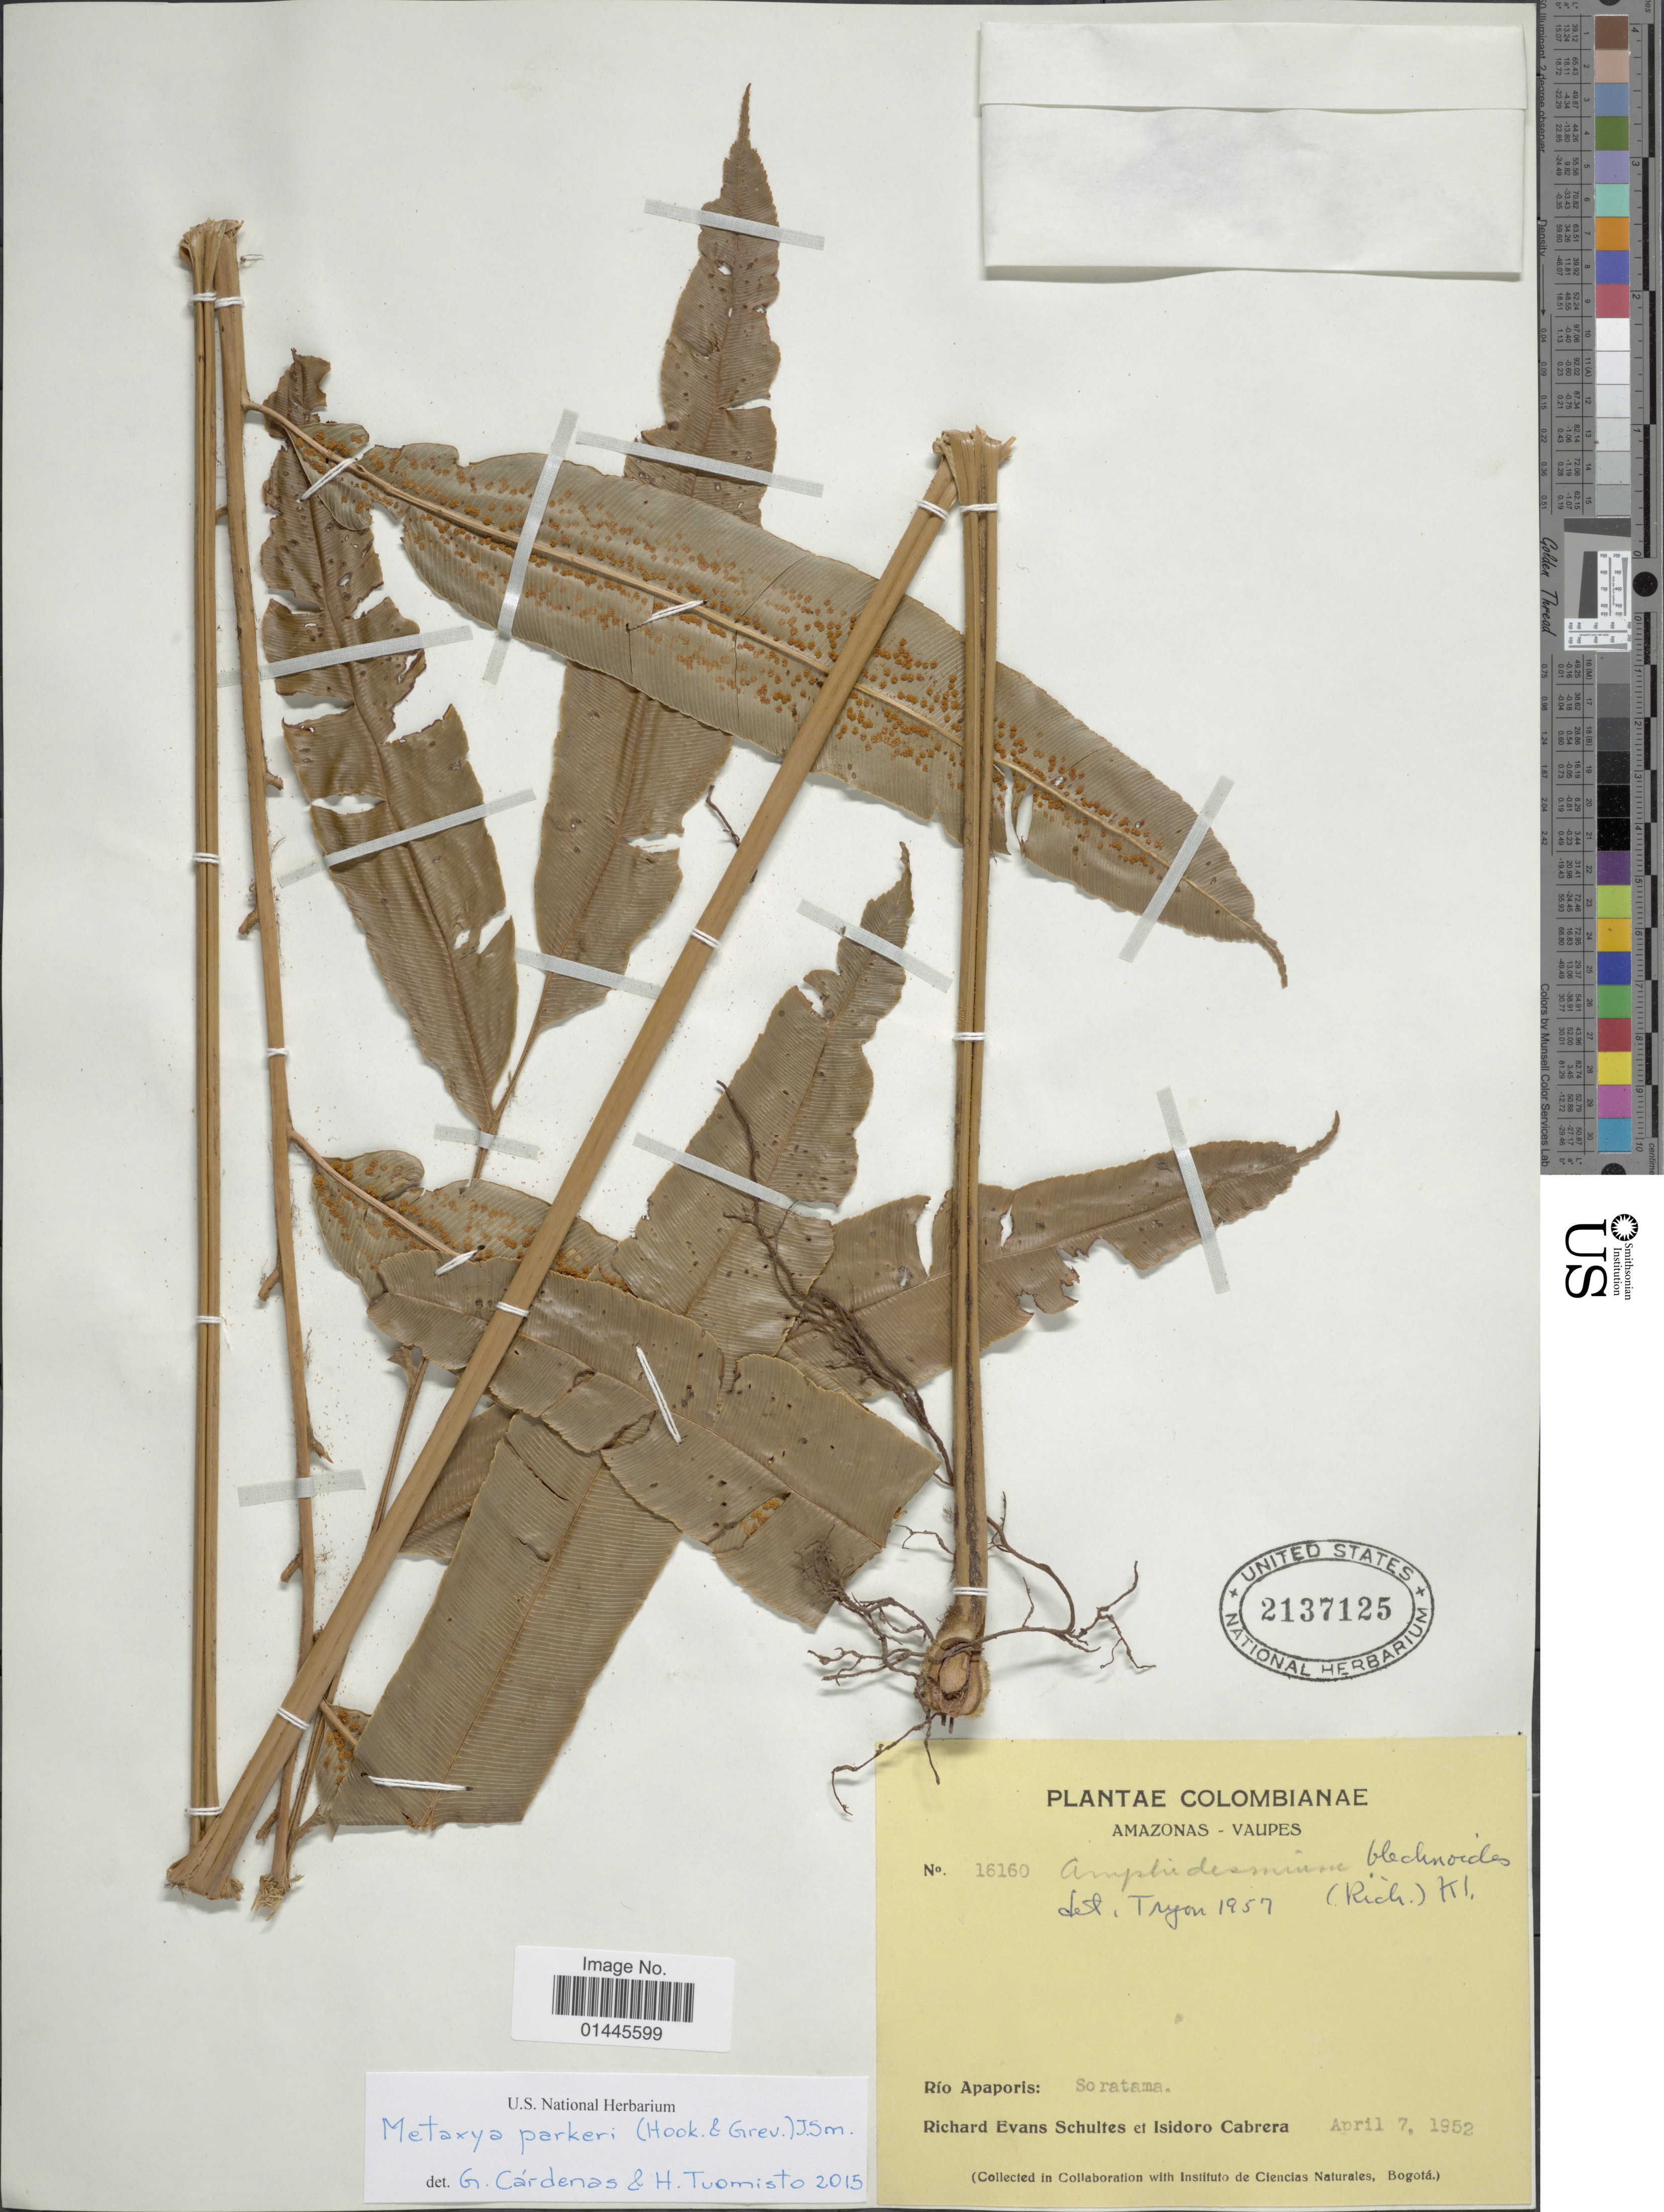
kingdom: Plantae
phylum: Tracheophyta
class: Polypodiopsida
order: Cyatheales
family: Metaxyaceae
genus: Metaxya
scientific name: Metaxya parkeri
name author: (Hook. & Grev.) J. Sm.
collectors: R. E. Schultes & I. Cabrera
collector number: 16160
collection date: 1952-04-07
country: Colombia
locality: Amazonas-Vaupes, Rio Apaporus: Soratama.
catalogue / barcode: US 2137125